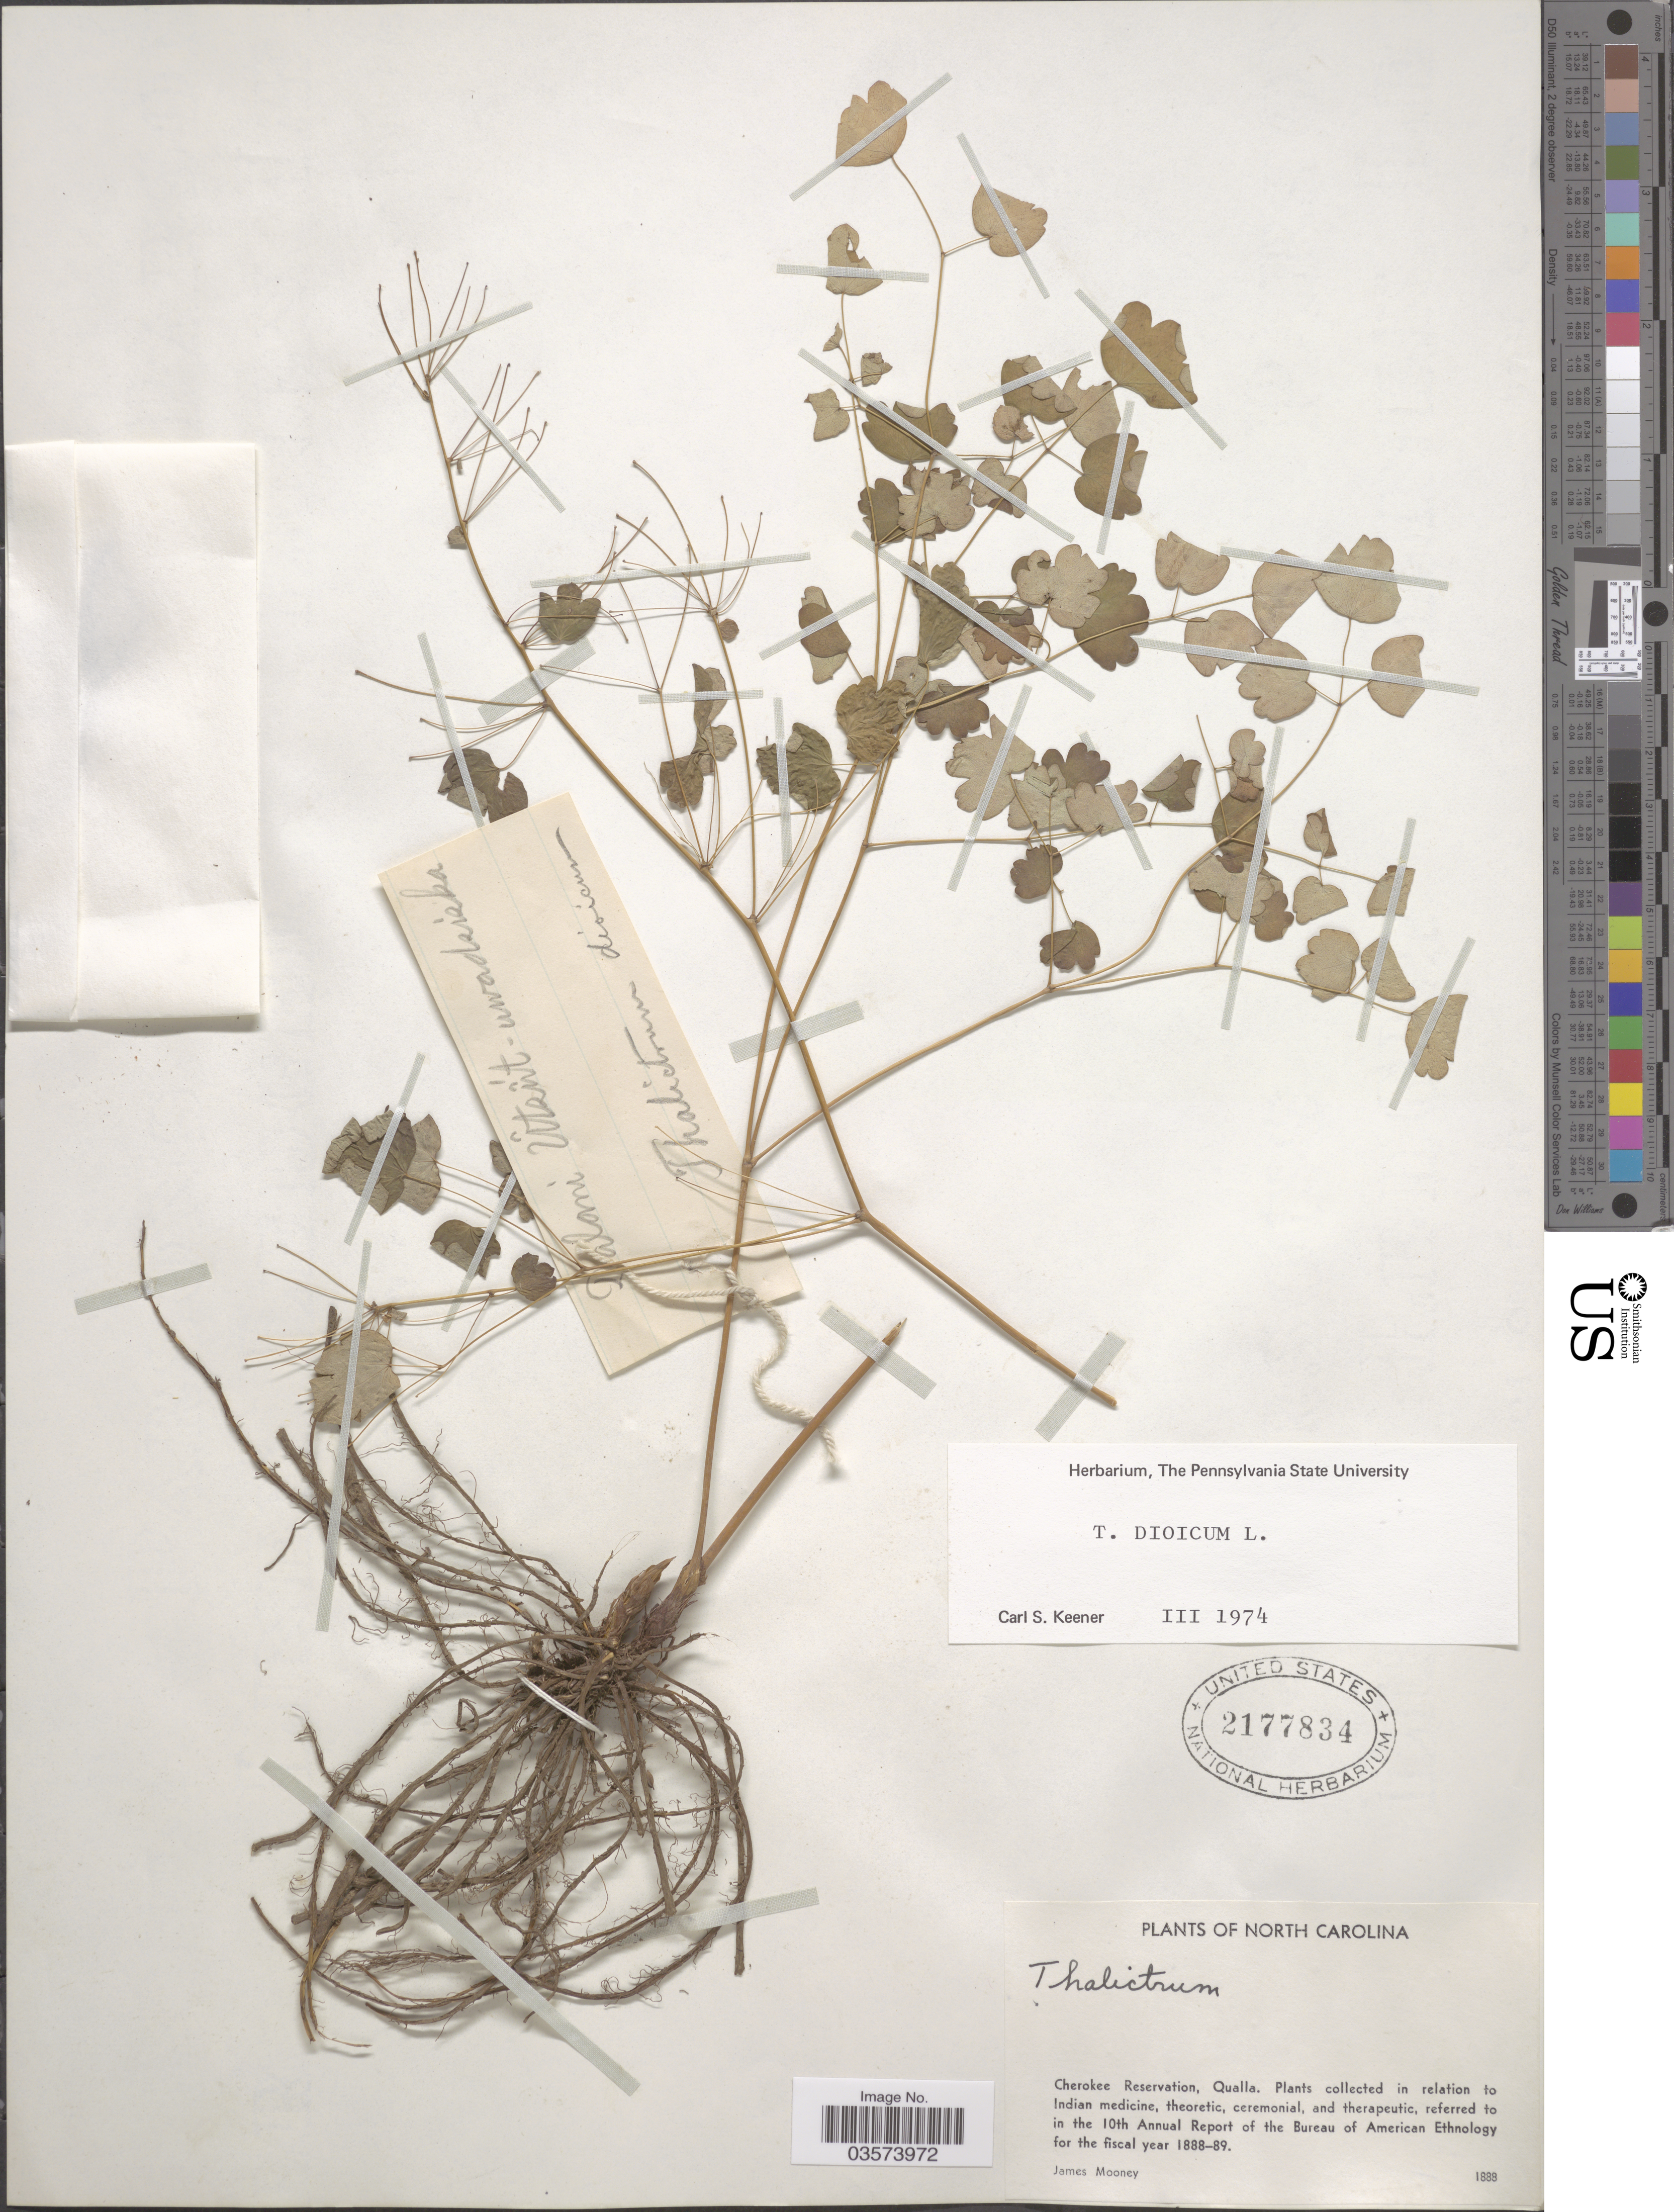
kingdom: Plantae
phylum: Tracheophyta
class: Magnoliopsida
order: Ranunculales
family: Ranunculaceae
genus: Thalictrum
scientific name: Thalictrum dioicum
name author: L.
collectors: J. Mooney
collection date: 1888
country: United States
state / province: North Carolina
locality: Cherokee Reservation, Qualla.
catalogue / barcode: US 2177834